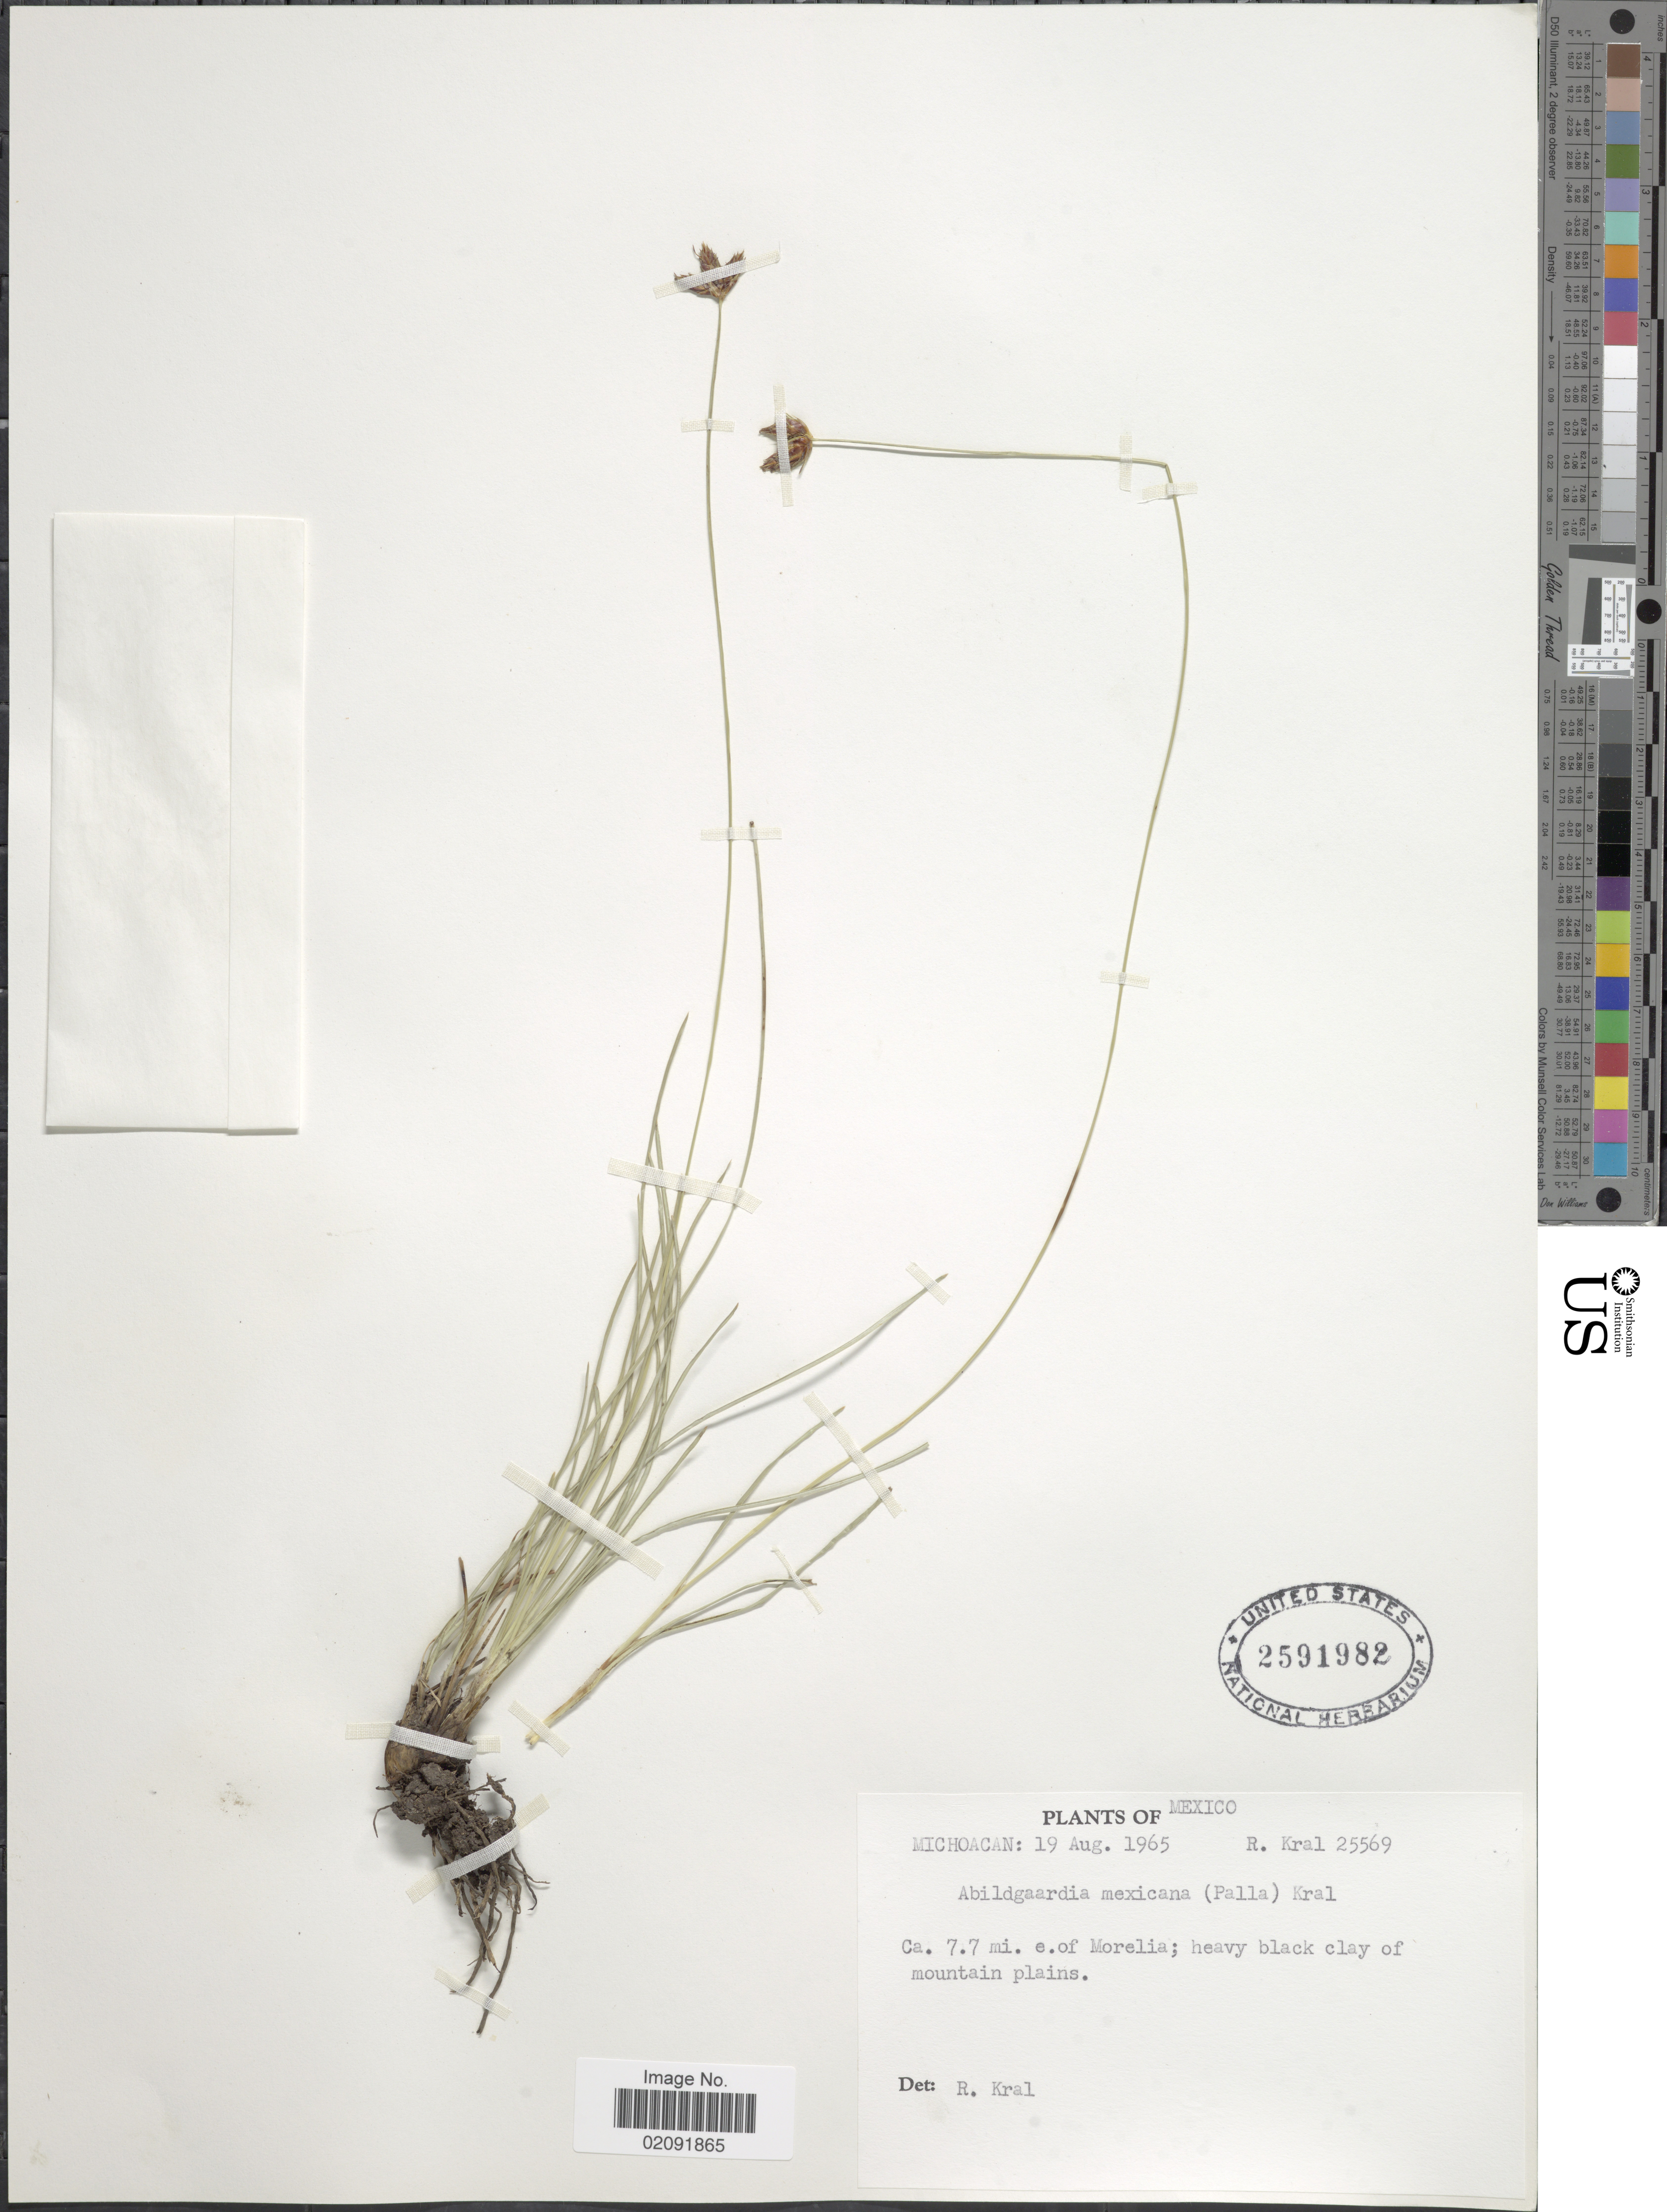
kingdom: Plantae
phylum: Tracheophyta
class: Liliopsida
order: Poales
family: Cyperaceae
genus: Abildgaardia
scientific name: Abildgaardia mexicana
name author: (Palla) Kral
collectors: R. Kral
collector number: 25569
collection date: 1965-08-19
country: Mexico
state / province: Michoacán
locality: Ca. 7.7 mi e. of Morelia; heavy black clay of mountain plains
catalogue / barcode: US 2591982